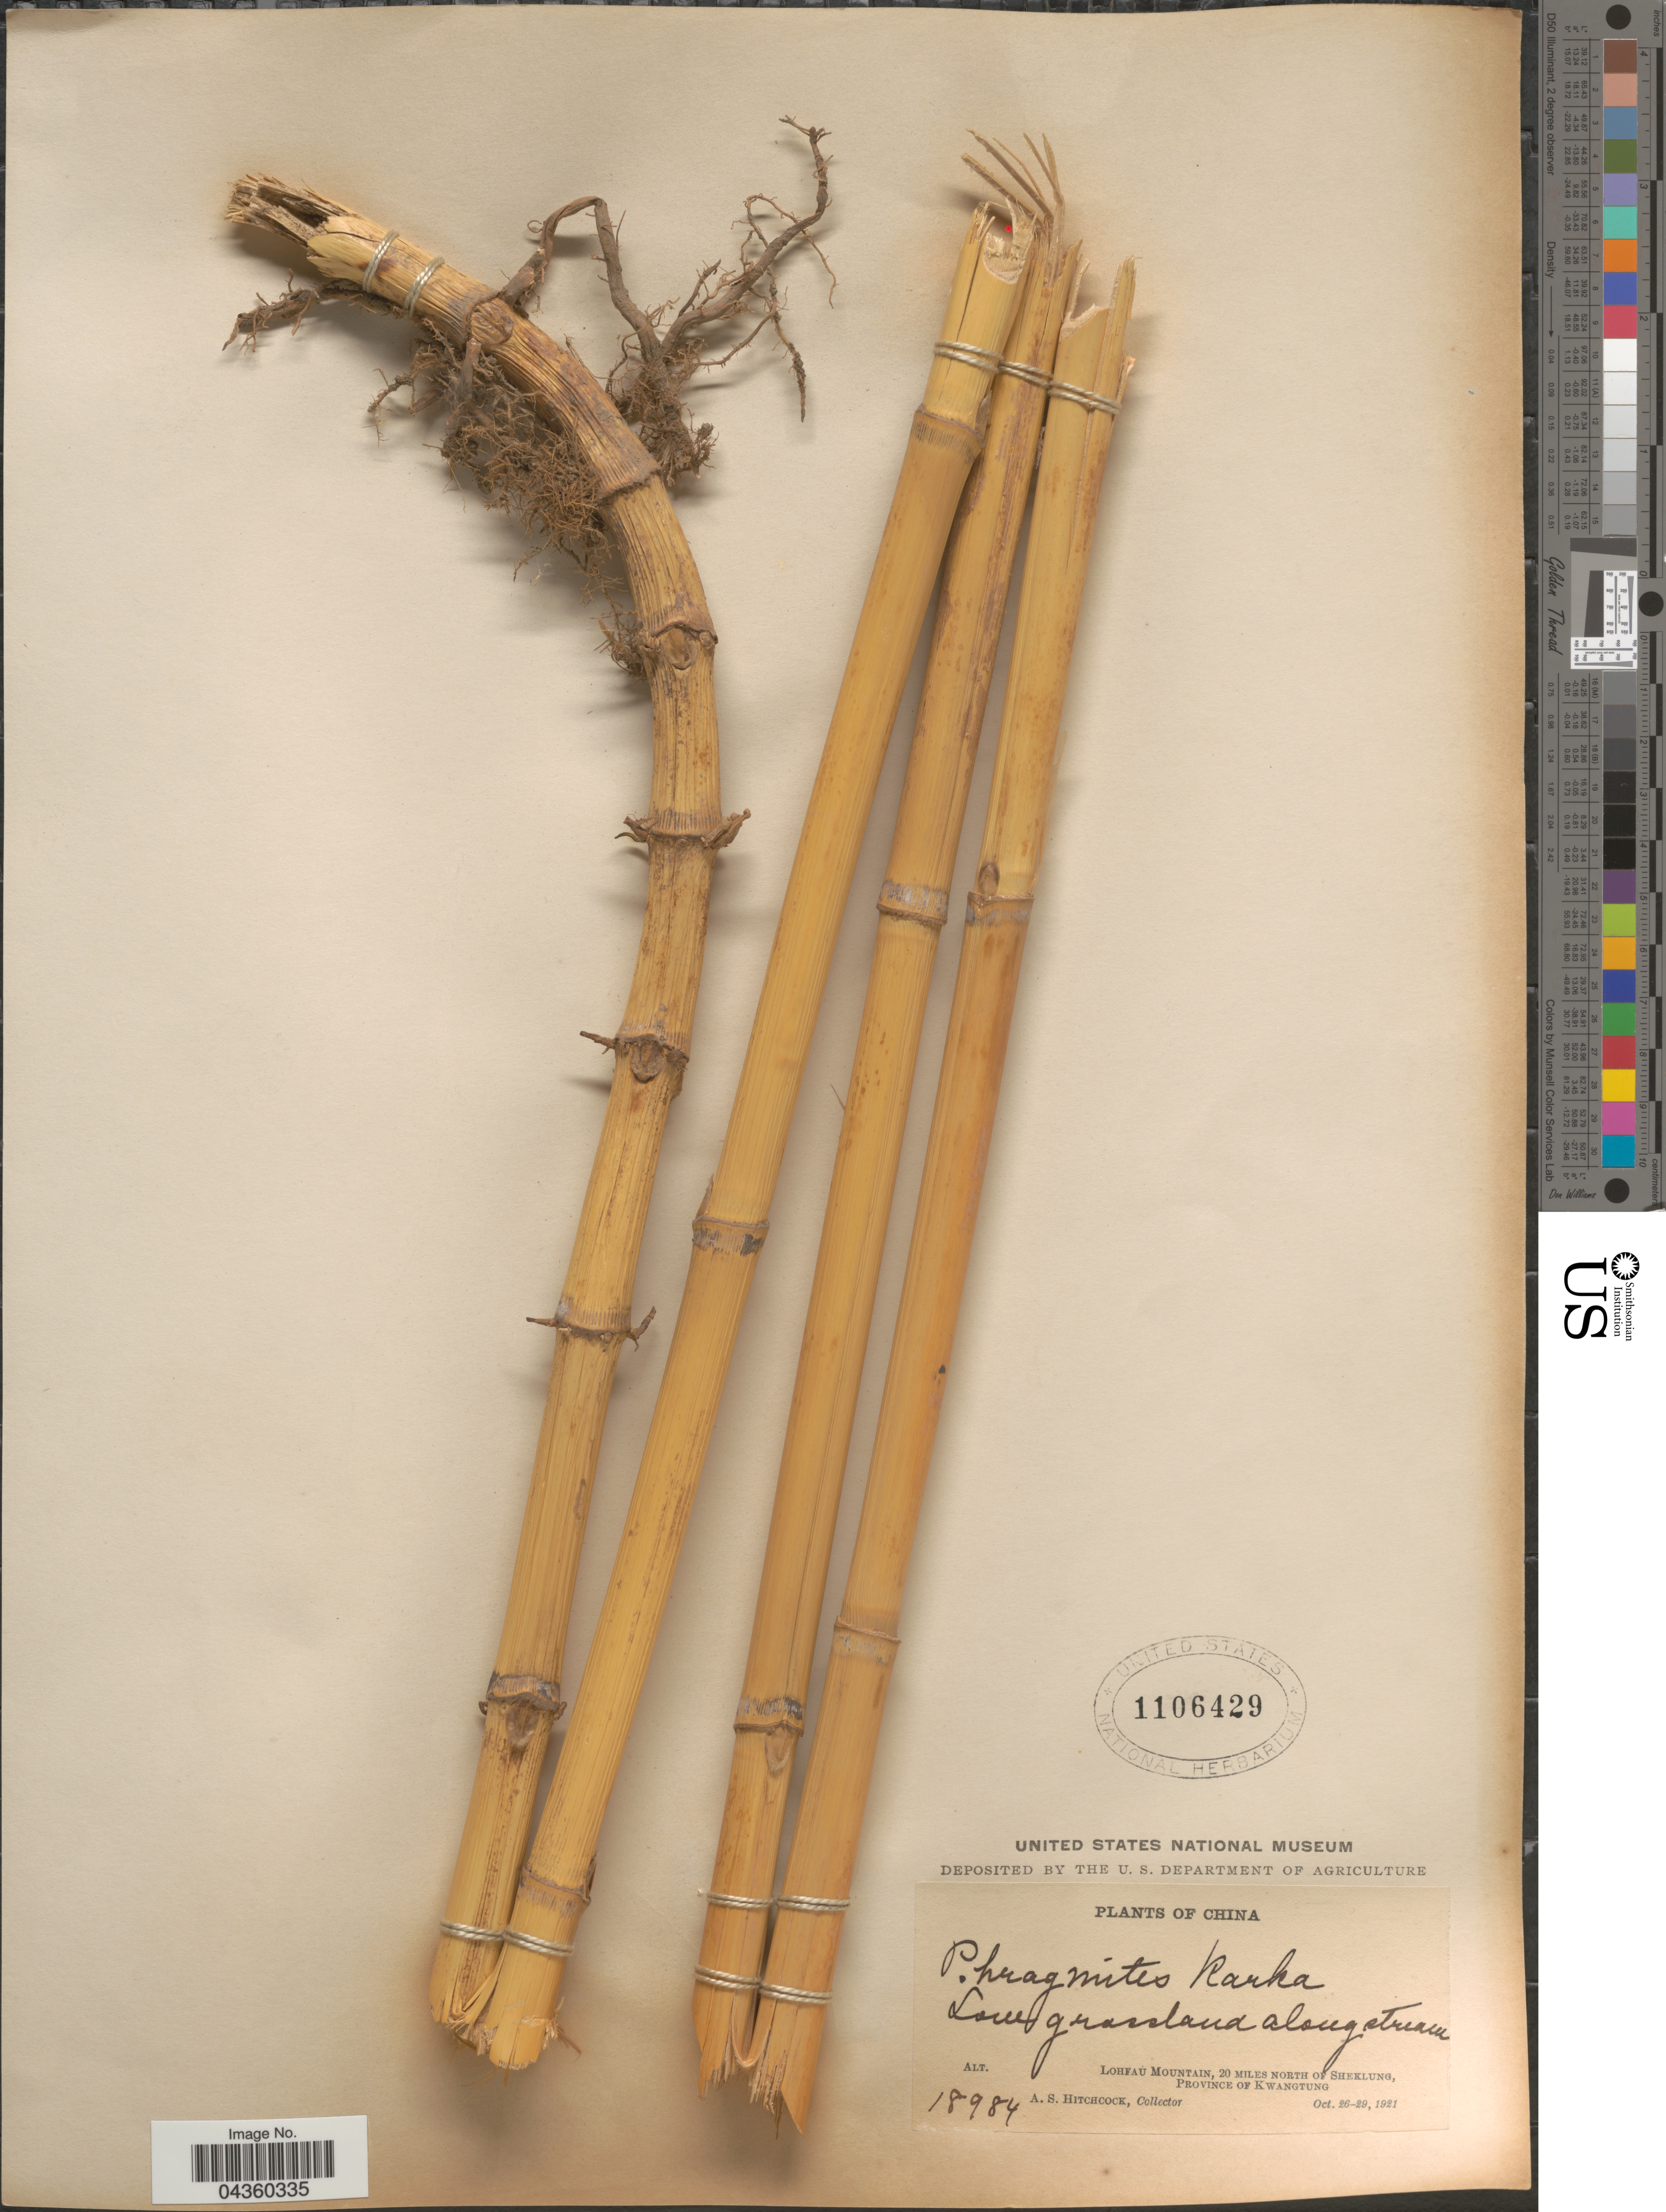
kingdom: Plantae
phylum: Tracheophyta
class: Liliopsida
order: Poales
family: Poaceae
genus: Phragmites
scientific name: Phragmites karka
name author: (Retz.) Trin. ex Steud.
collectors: A. S. Hitchcock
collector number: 18984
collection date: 1921-10-26/1921-10-29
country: China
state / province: Guangdong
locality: Lohfau Mountain, 20 miles north of Sheklung, Province of Kwangtung.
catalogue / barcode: US 1106429